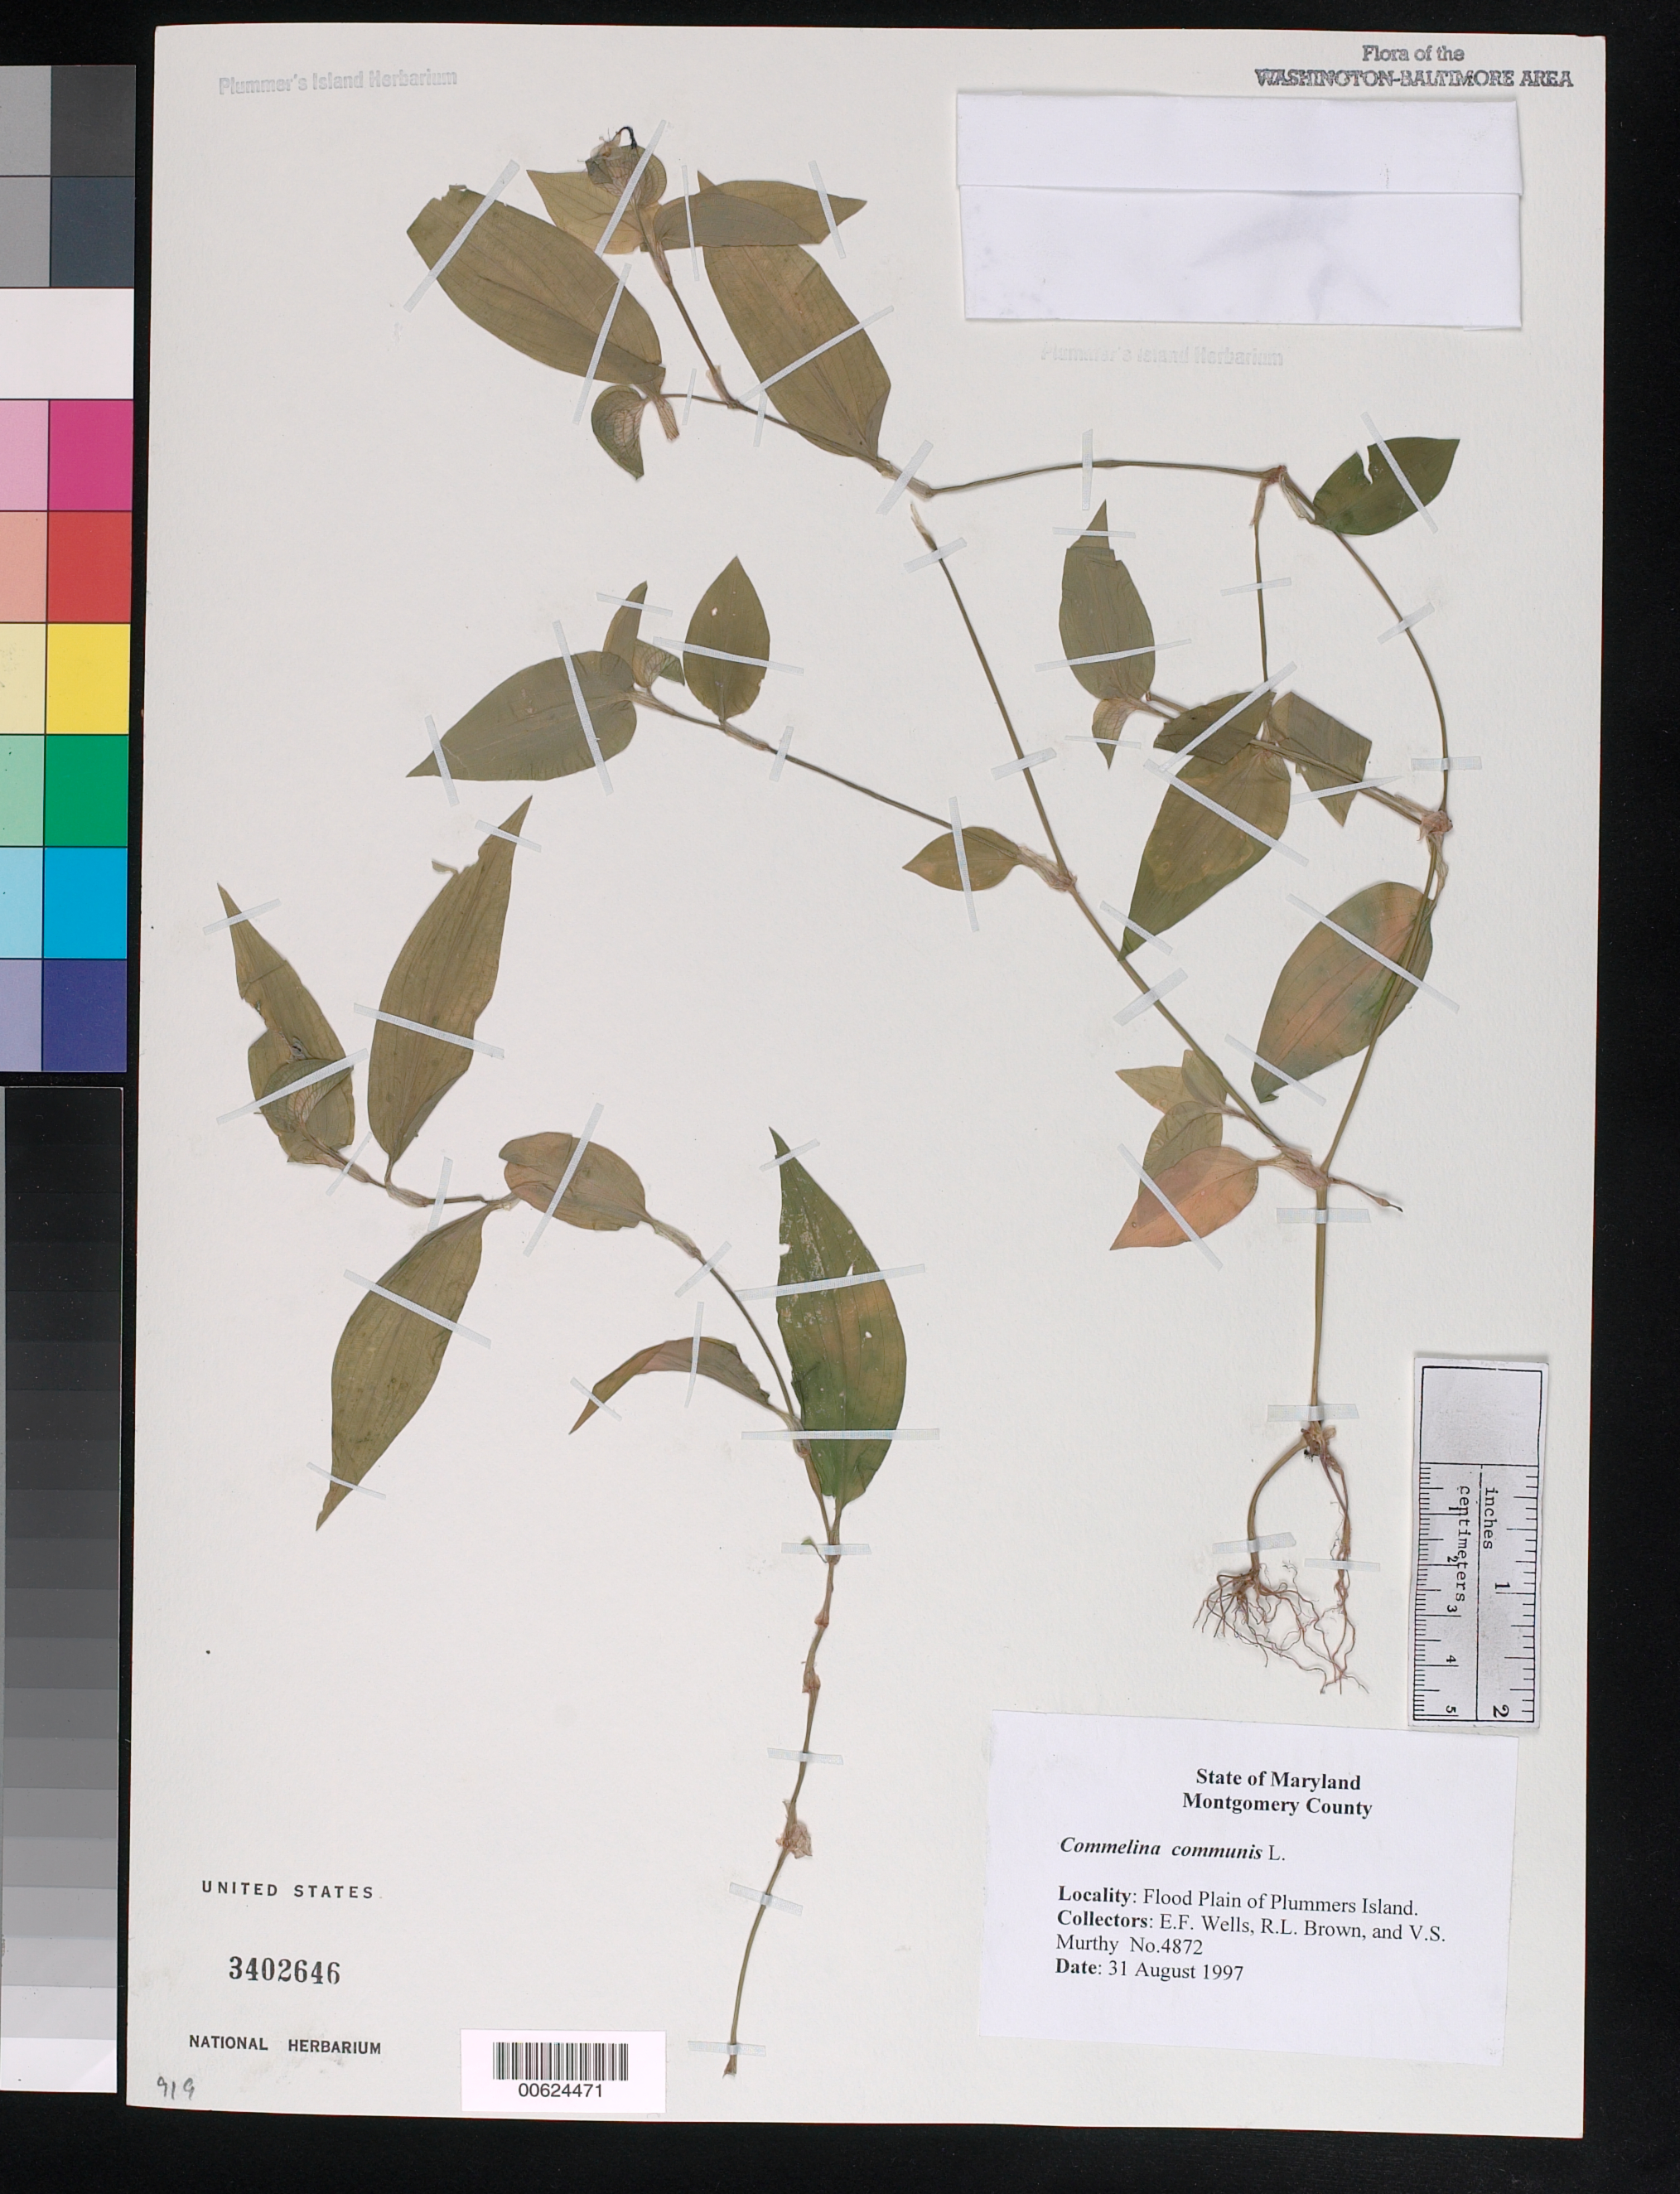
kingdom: Plantae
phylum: Tracheophyta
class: Liliopsida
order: Commelinales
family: Commelinaceae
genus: Commelina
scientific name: Commelina communis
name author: L.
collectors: E. F. Wells, R. L. Brown & V. S. Murthy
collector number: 4872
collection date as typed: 31 Aug 1997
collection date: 1997-08-31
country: United States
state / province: Maryland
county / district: Montgomery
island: Plummers Island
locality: Flood plain of Plummers Island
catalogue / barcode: US 3402646